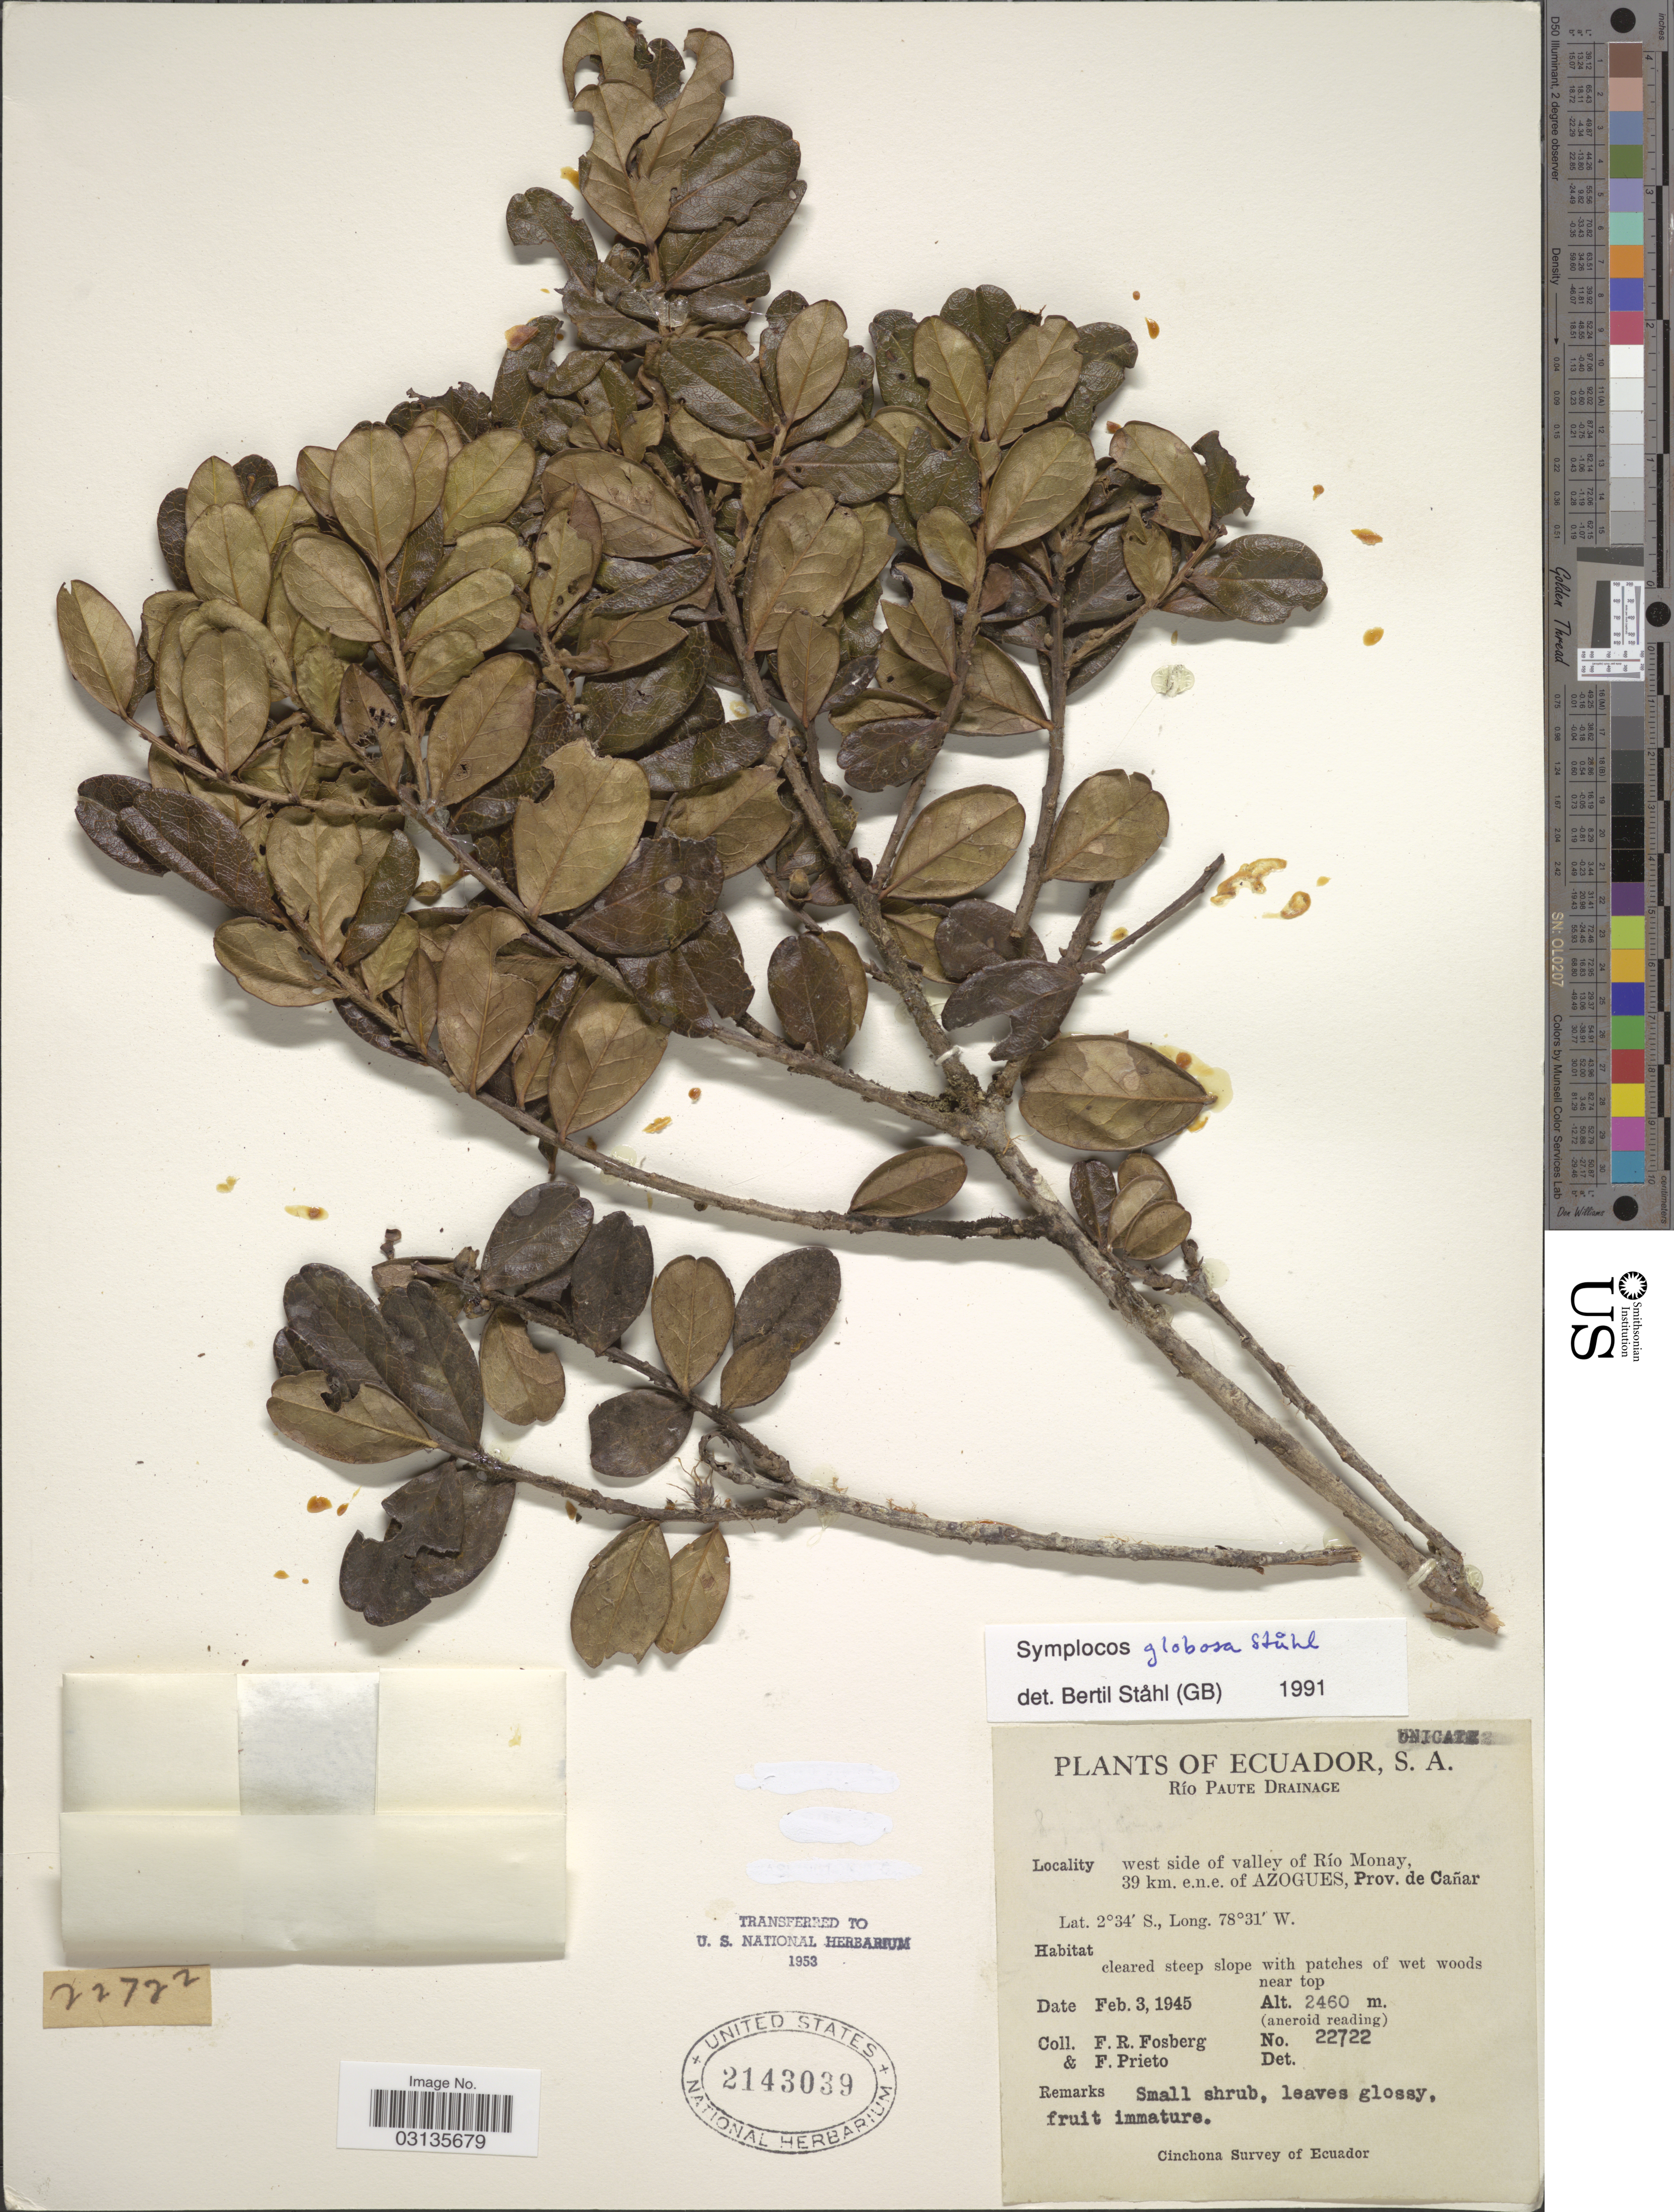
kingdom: Plantae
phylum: Tracheophyta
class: Magnoliopsida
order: Ericales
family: Symplocaceae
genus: Symplocos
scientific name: Symplocos globosa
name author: B. Ståhl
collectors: F. R. Fosberg & F. Prieto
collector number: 22722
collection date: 1945-02-03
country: Ecuador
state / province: Cañar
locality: Río Paute Drainage, west side of valley of Río Monay, 39 km. e.n.e. of Azogues.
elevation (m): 2460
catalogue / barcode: US 2143039